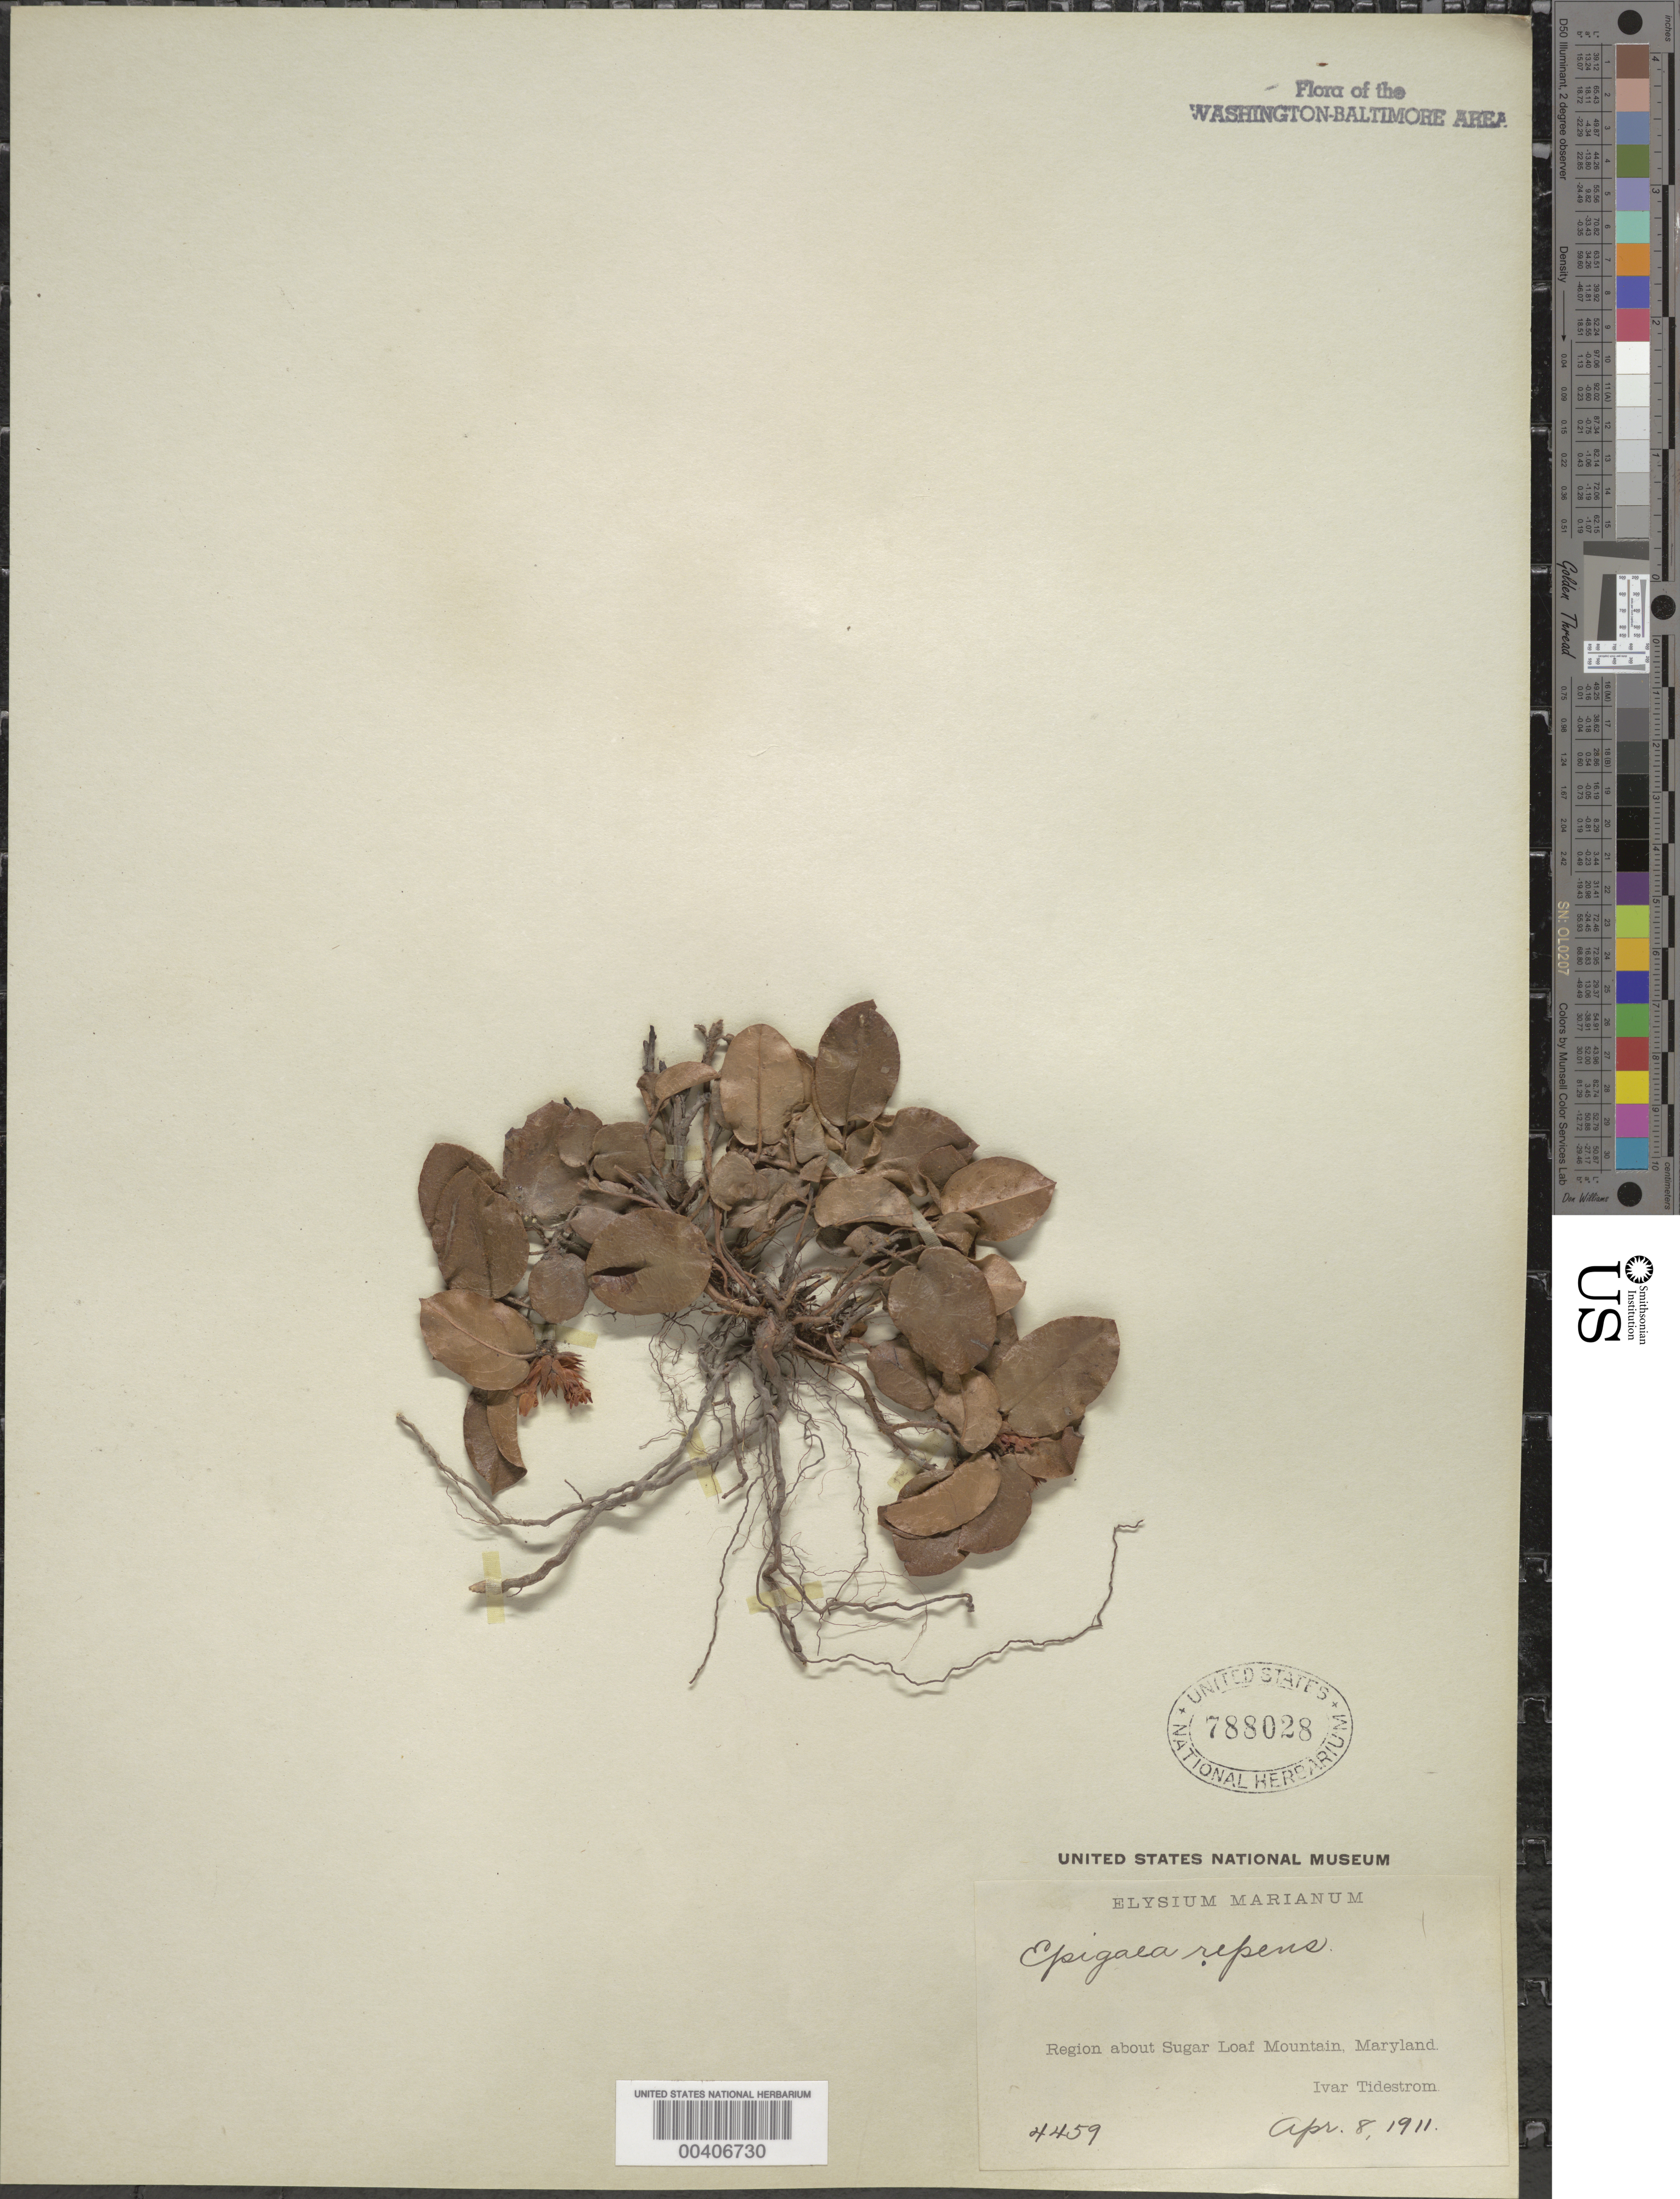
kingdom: Plantae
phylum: Tracheophyta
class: Magnoliopsida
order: Ericales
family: Ericaceae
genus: Epigaea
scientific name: Epigaea repens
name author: L.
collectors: I. F. Tidestrom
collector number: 4459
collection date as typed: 08 Apr 1911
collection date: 1911-04-08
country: United States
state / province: Maryland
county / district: Frederick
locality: Sugar Loaf Mountain region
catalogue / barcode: US 788028